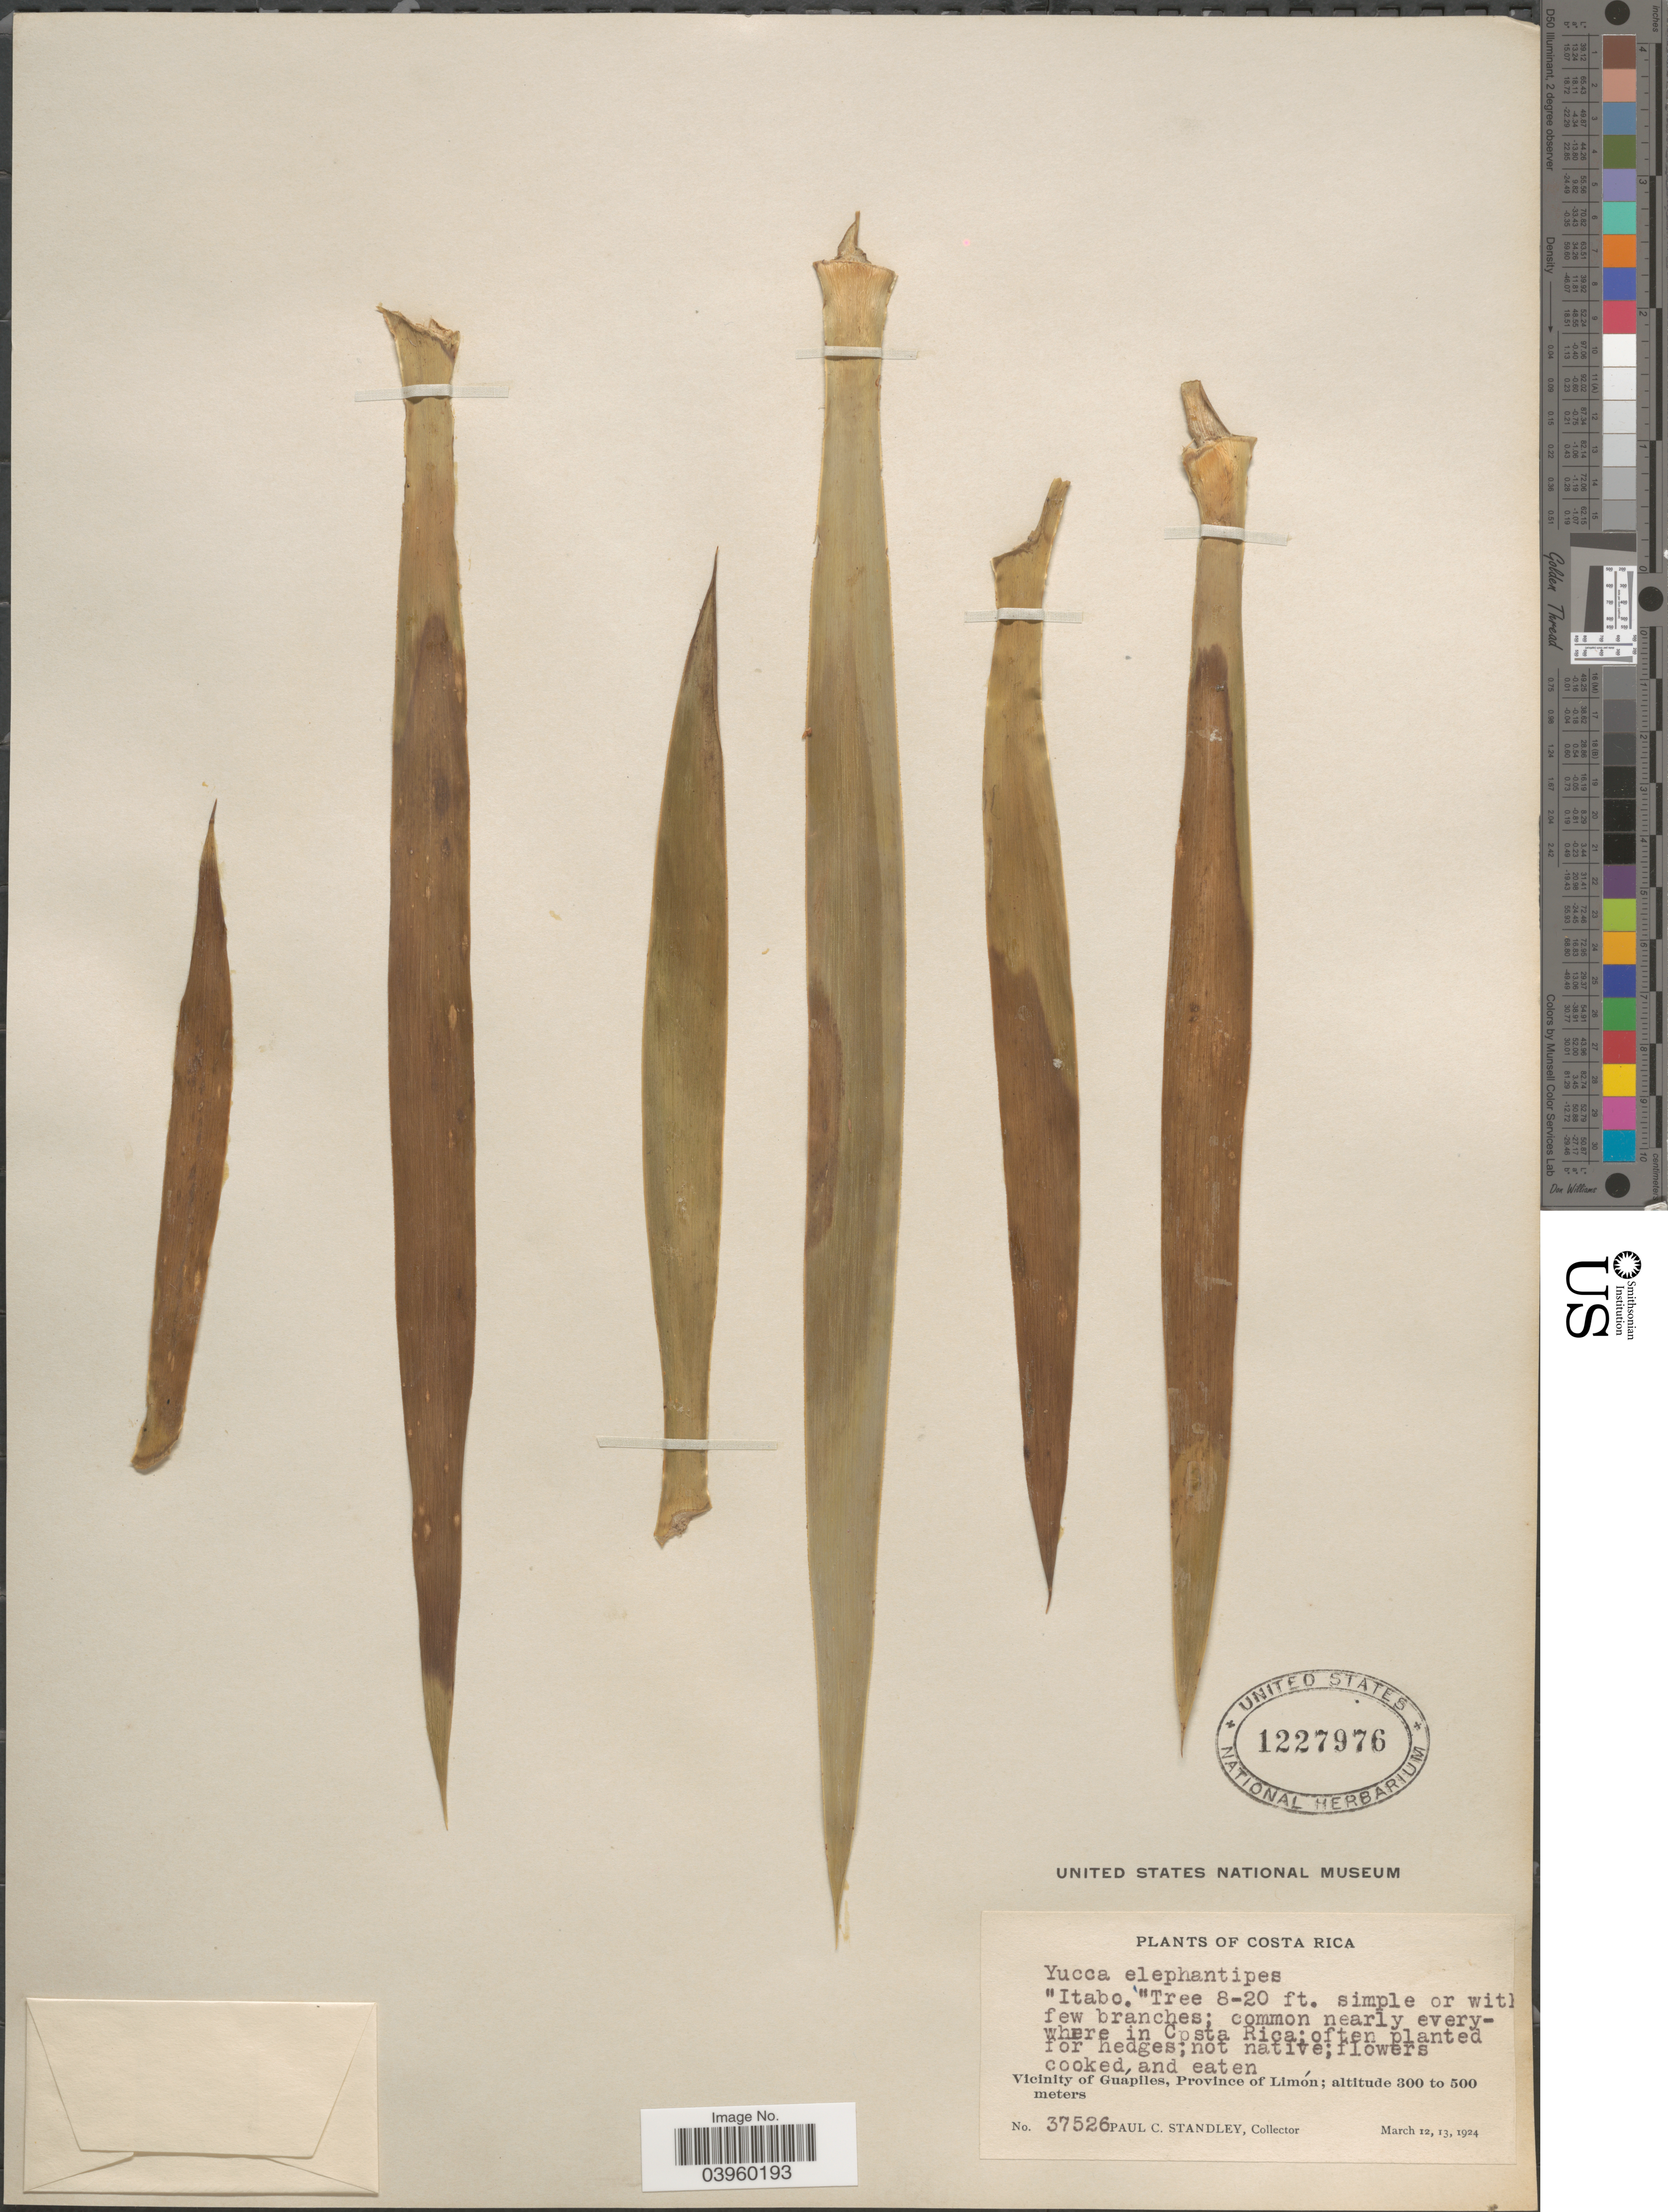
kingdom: Plantae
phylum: Tracheophyta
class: Liliopsida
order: Asparagales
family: Asparagaceae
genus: Yucca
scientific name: Yucca elephantipes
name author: Regel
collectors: P. C. Standley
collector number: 37526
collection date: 1924-03-12/1924-03-13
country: Costa Rica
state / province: Limón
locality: Vicinity of Guápiles, Province of Limón.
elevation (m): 300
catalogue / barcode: US 1227976